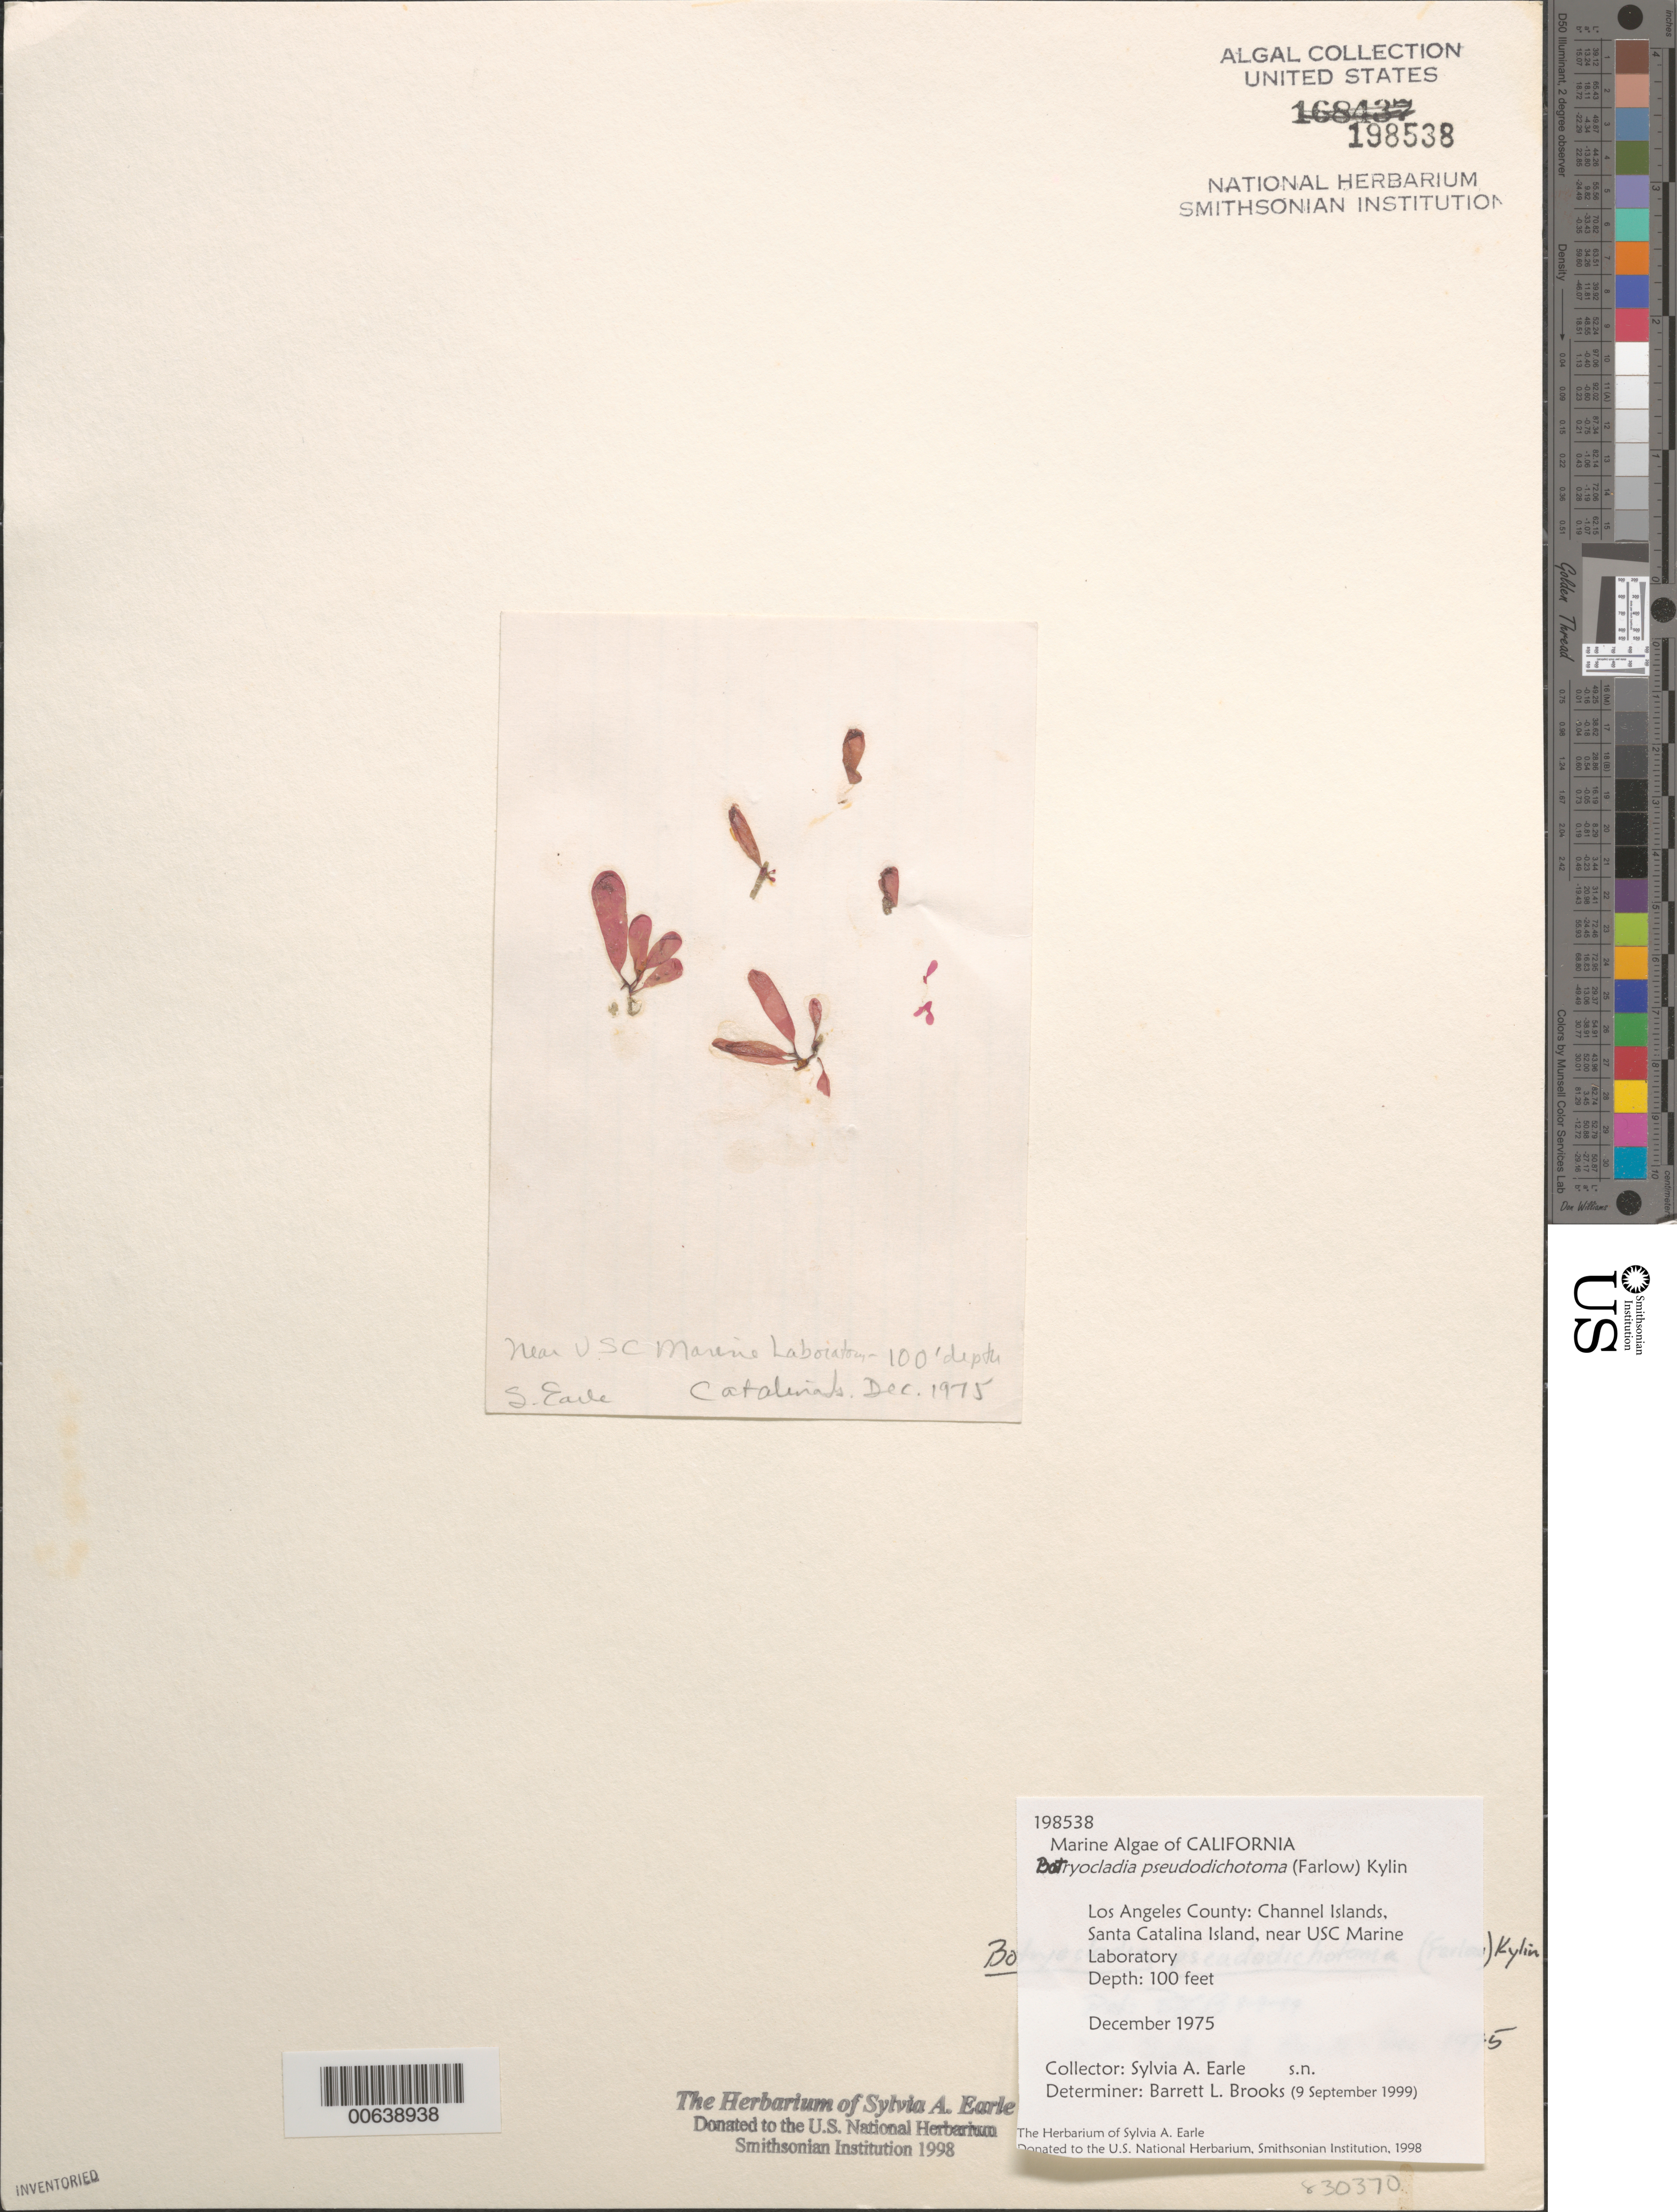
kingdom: Plantae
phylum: Rhodophyta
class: Florideophyceae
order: Rhodymeniales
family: Rhodymeniaceae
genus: Botryocladia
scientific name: Botryocladia pseudodichotoma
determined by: Brooks, B. L., (BOT), Smithsonian Institution - National Museum of Natural History (UNITED STATES)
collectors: S. A. Earle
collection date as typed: Dec 1975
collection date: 1975-12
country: United States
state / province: California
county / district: Los Angeles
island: Santa Catalina Island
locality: Near University of Southern California Marine Laboratory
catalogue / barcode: US 198538